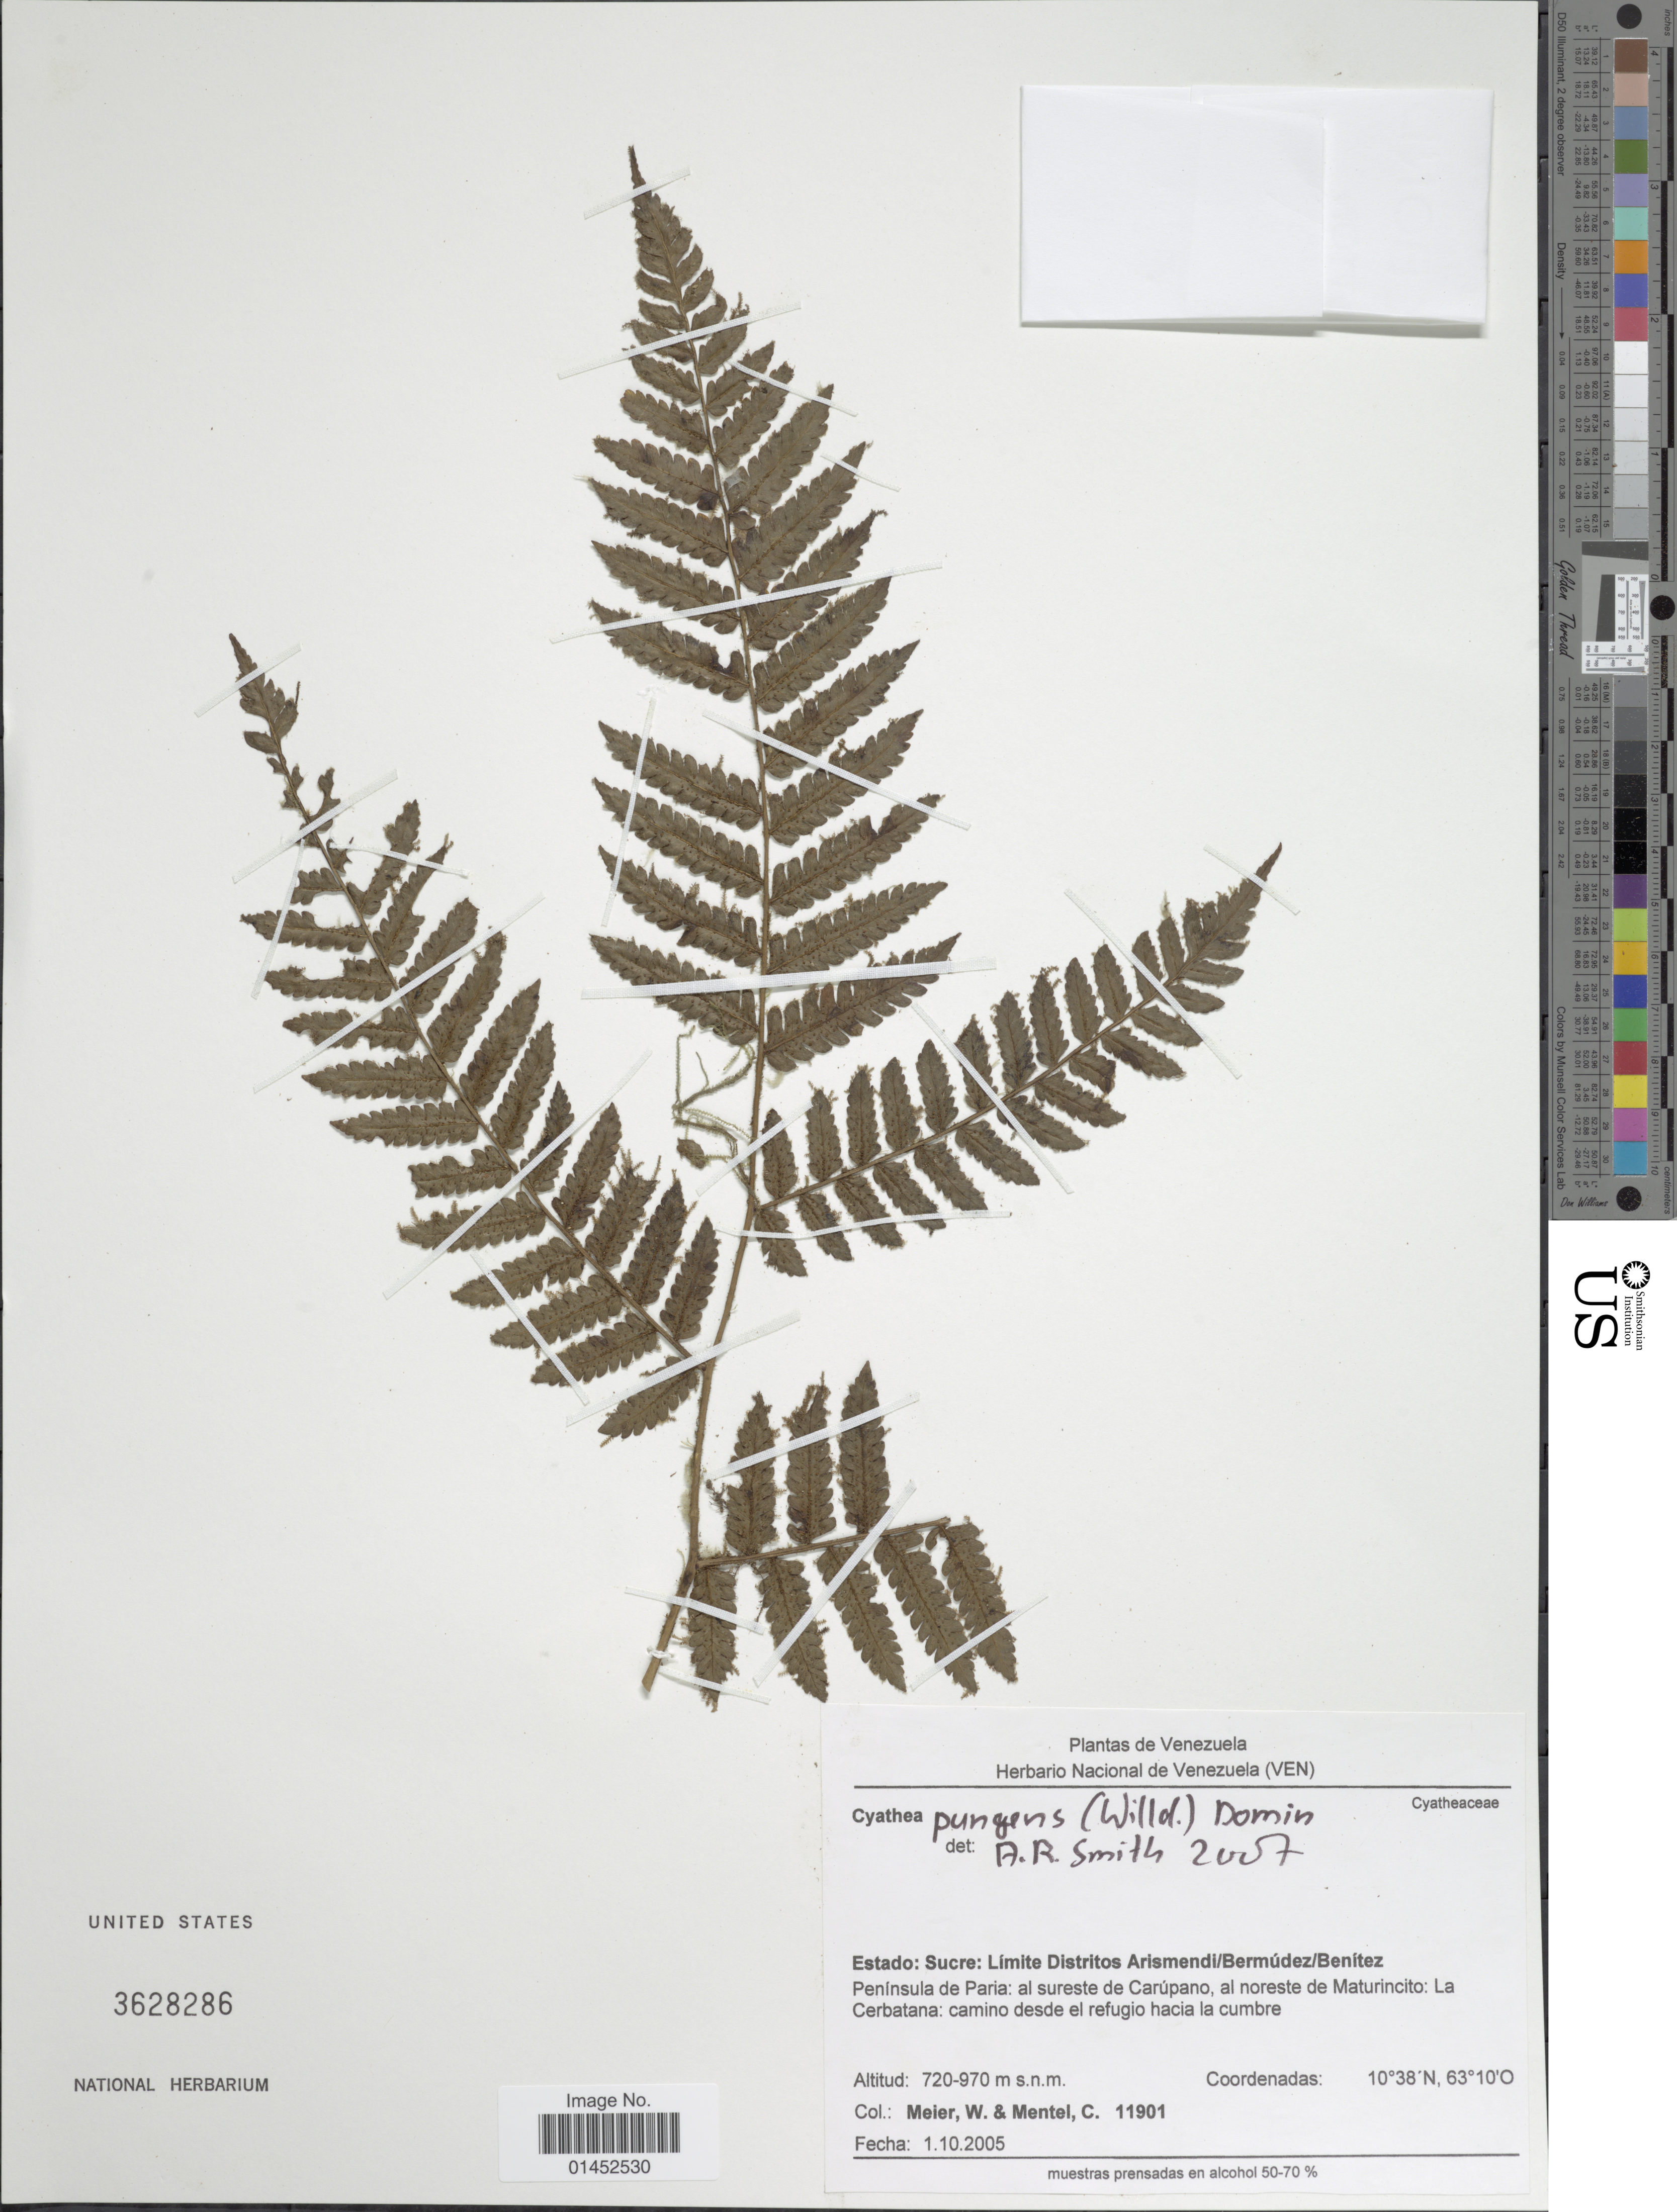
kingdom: Plantae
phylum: Tracheophyta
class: Polypodiopsida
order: Cyatheales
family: Cyatheaceae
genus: Cyathea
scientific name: Cyathea pungens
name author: (Willd.) Domin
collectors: W. Meier & C. Mentel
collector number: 11901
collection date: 2005-10-01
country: Venezuela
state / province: Sucre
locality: Limite Distritos Arismendi/Bermúdez/Benitez Peninsula de Paria: a; sureste de Carupano, al noreste de Maturincito: La Cerbatana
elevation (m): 720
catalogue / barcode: US 3628286